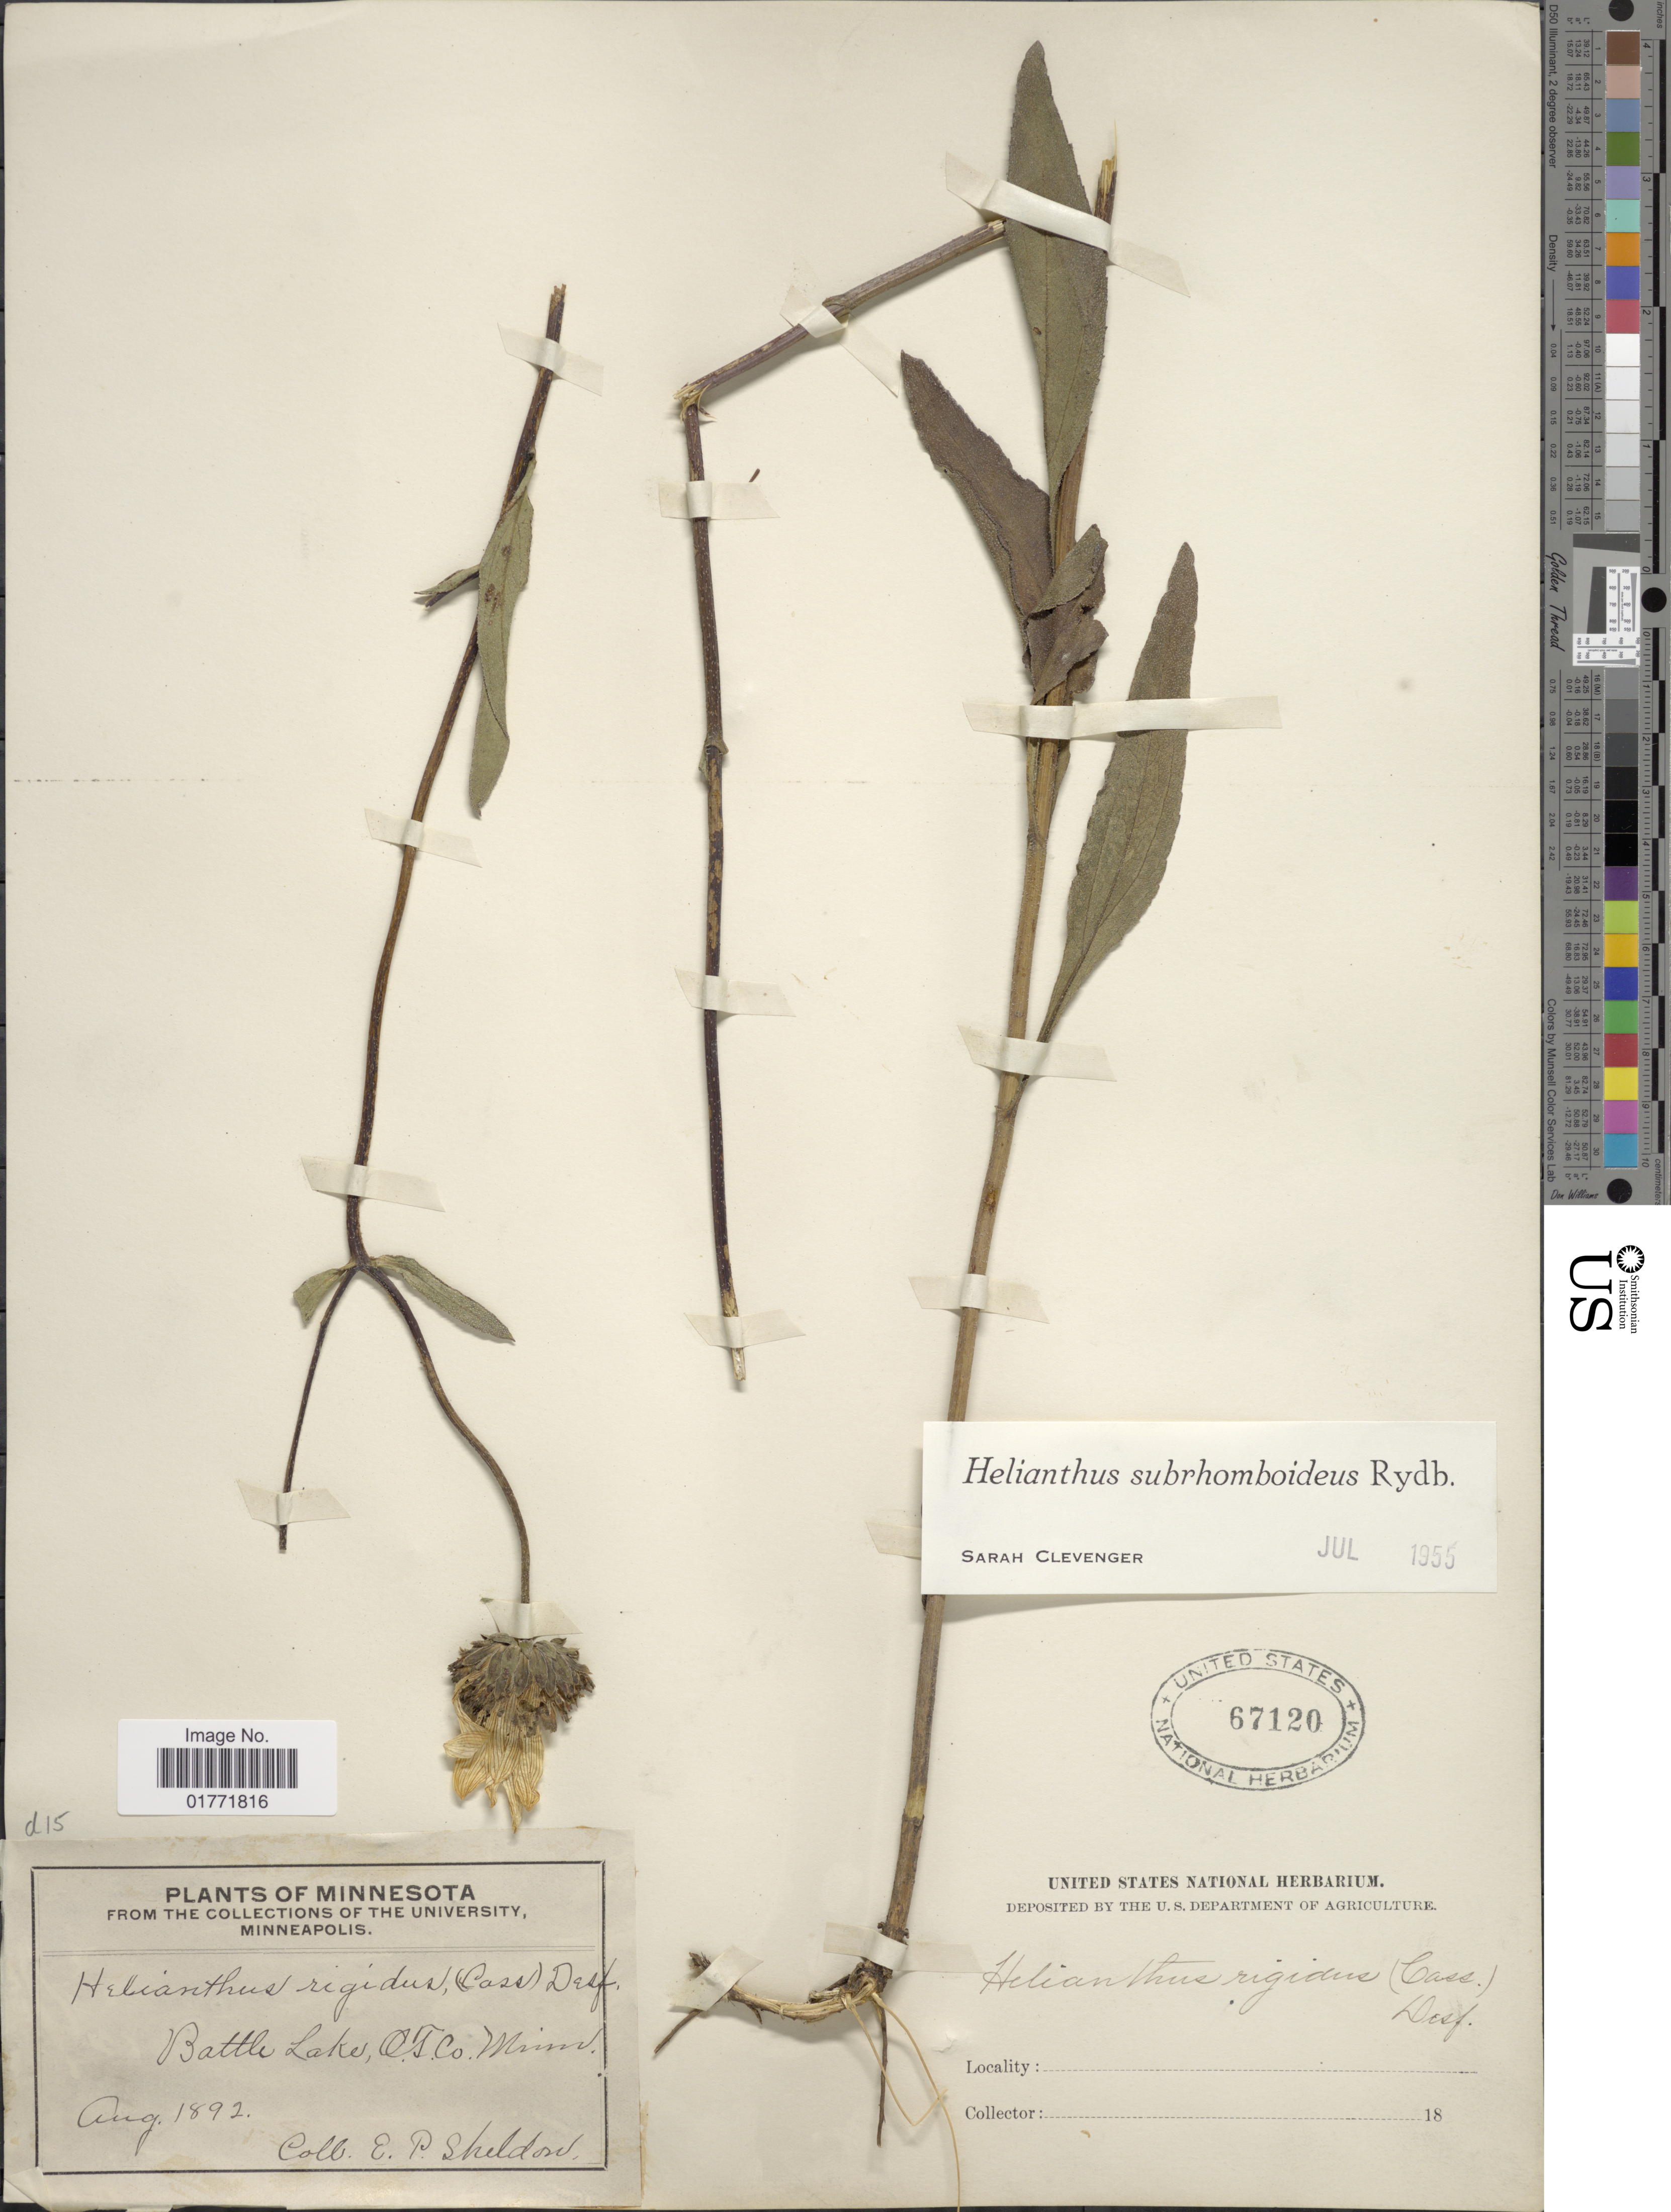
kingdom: Plantae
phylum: Tracheophyta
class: Magnoliopsida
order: Asterales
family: Asteraceae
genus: Helianthus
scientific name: Helianthus subrhomboideus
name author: Rydb.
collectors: E. P. Sheldon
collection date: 1892-08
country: United States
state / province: Minnesota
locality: Battle Lake, O.T. Co. Minn.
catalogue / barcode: US 67120